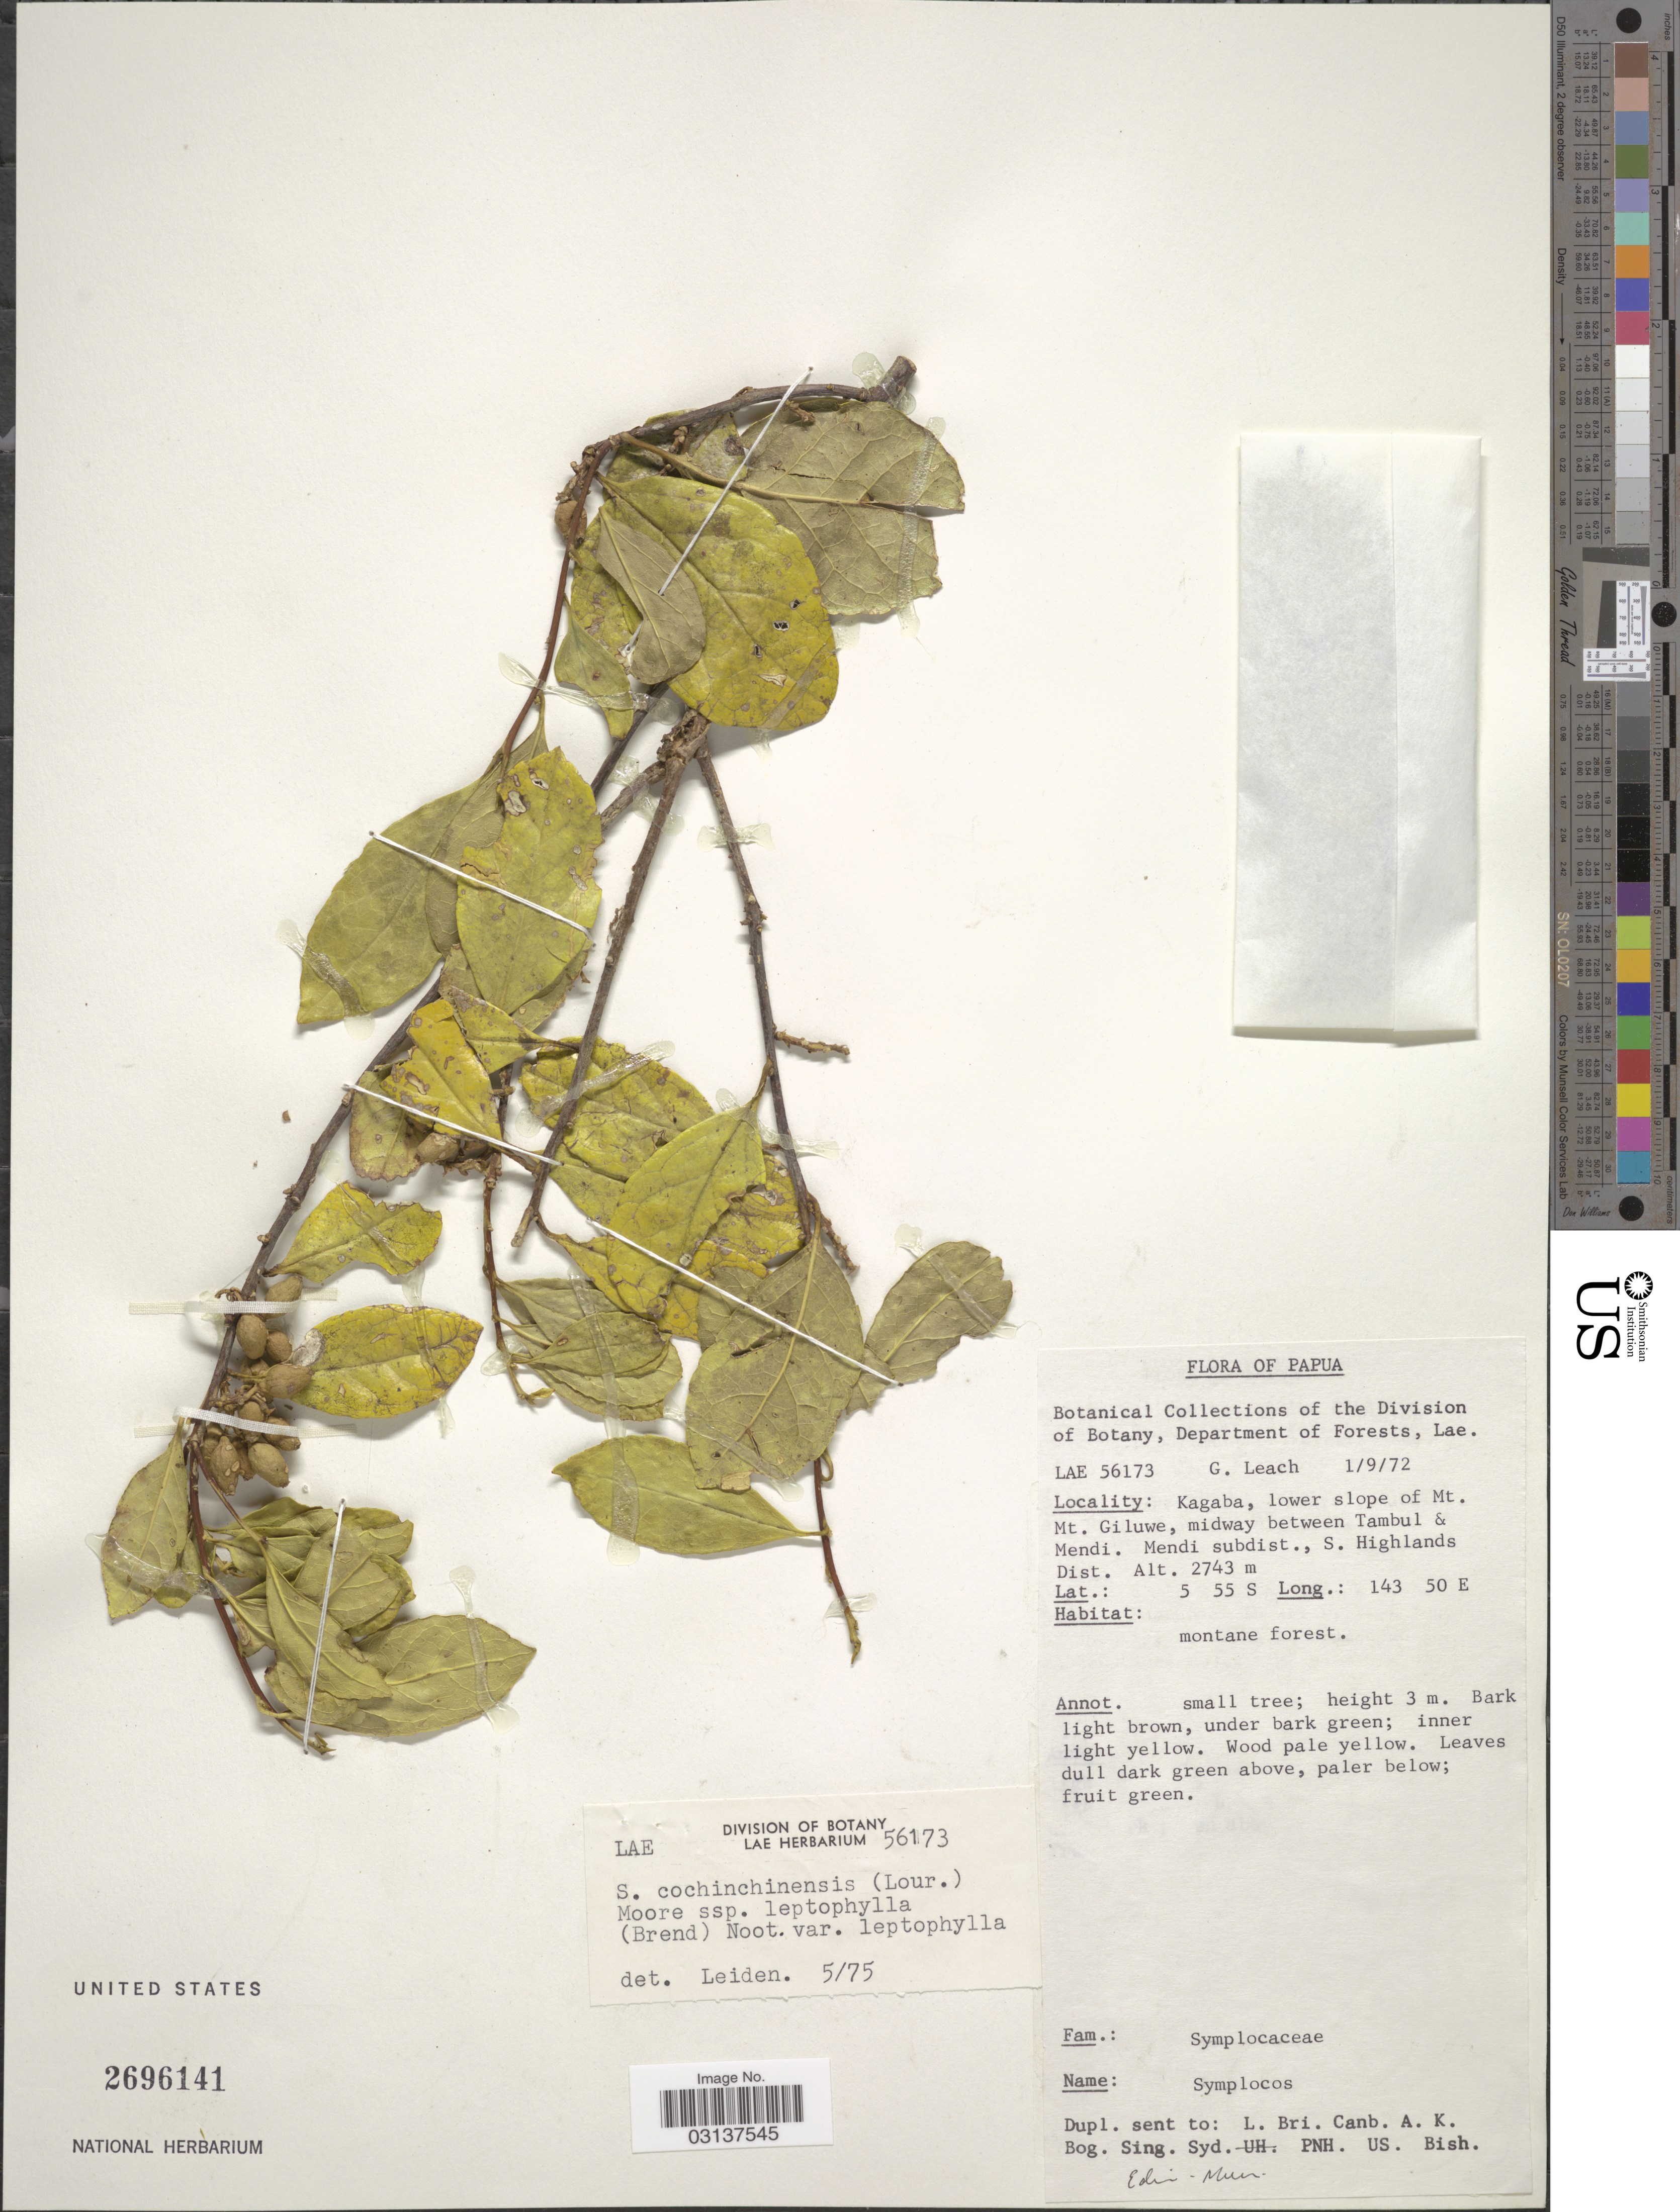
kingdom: Plantae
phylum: Tracheophyta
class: Magnoliopsida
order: Ericales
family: Symplocaceae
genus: Symplocos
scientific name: Symplocos cochinchinensis var. leptophylla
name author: (Brand) Noot.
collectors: G. Leach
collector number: LAE56173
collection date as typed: Transcribed d/m/y: 1/9/72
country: Papua New Guinea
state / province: Southern Highlands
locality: Papua, Kagaba, lower slope of Mt., Mt. Giluwe, midway between Tambul & Mendi. Mendi subdist., S. Highlands Dist.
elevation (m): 2743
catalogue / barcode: US 2696141